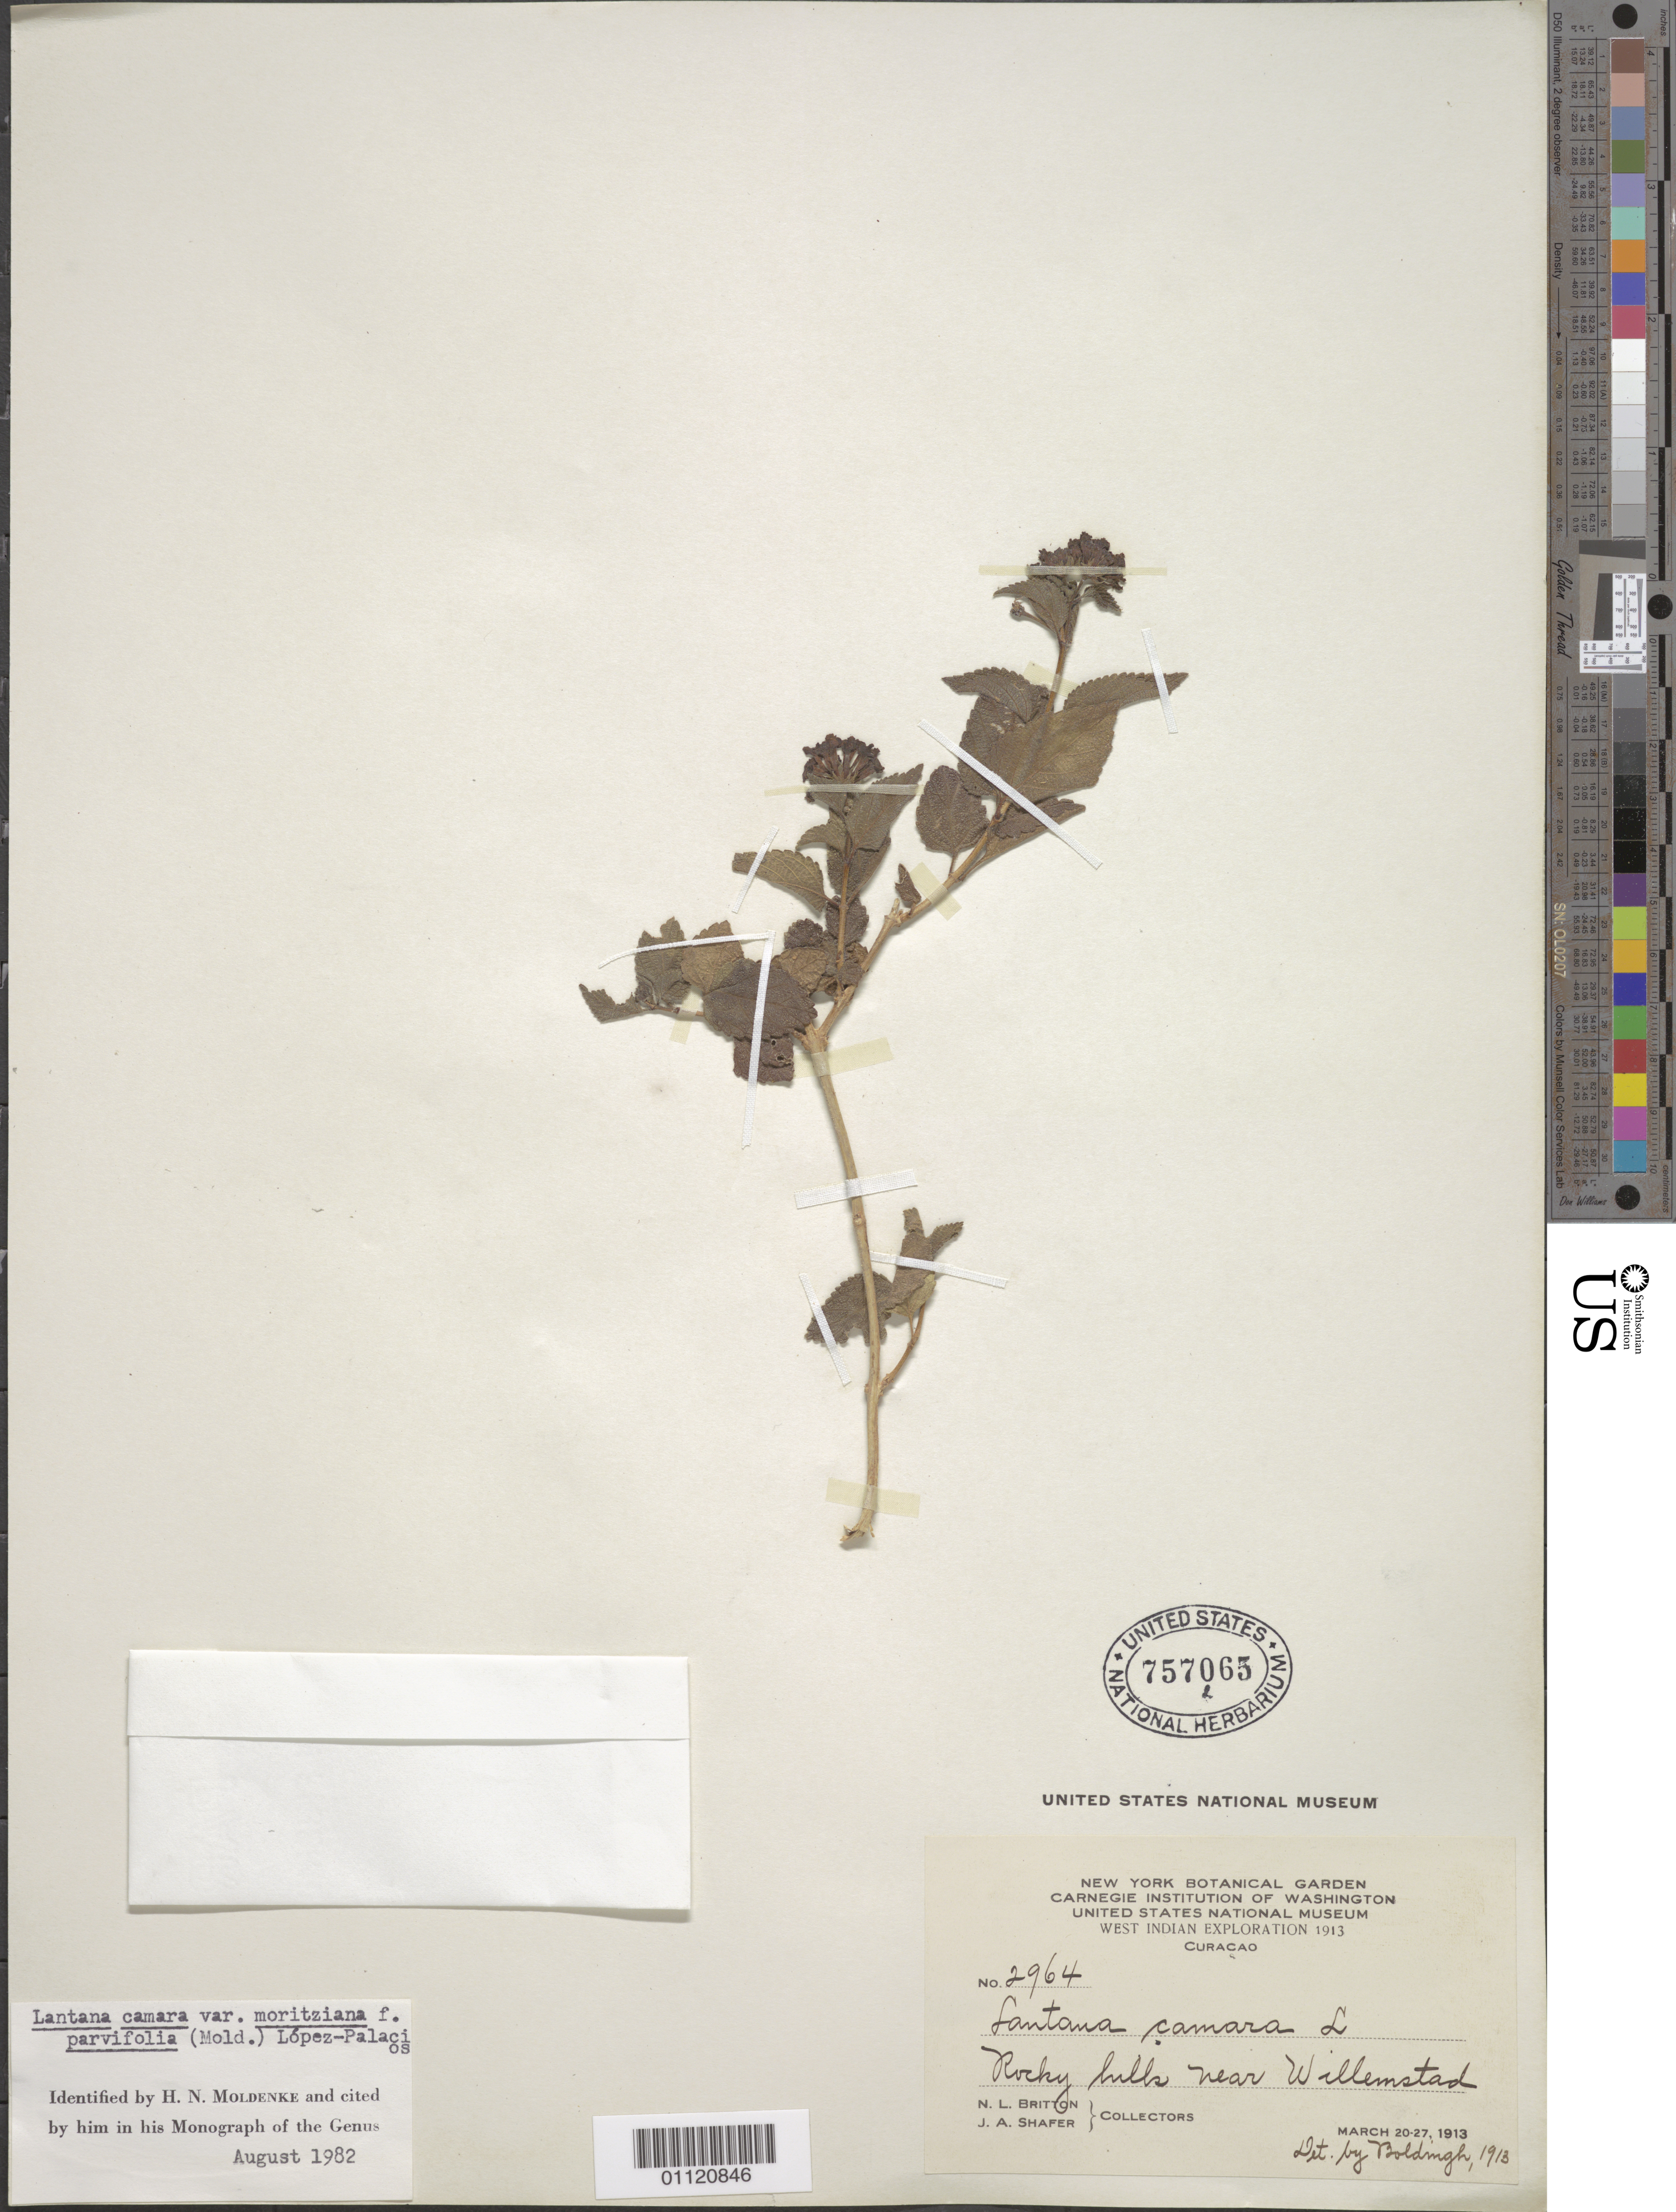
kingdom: Plantae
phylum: Tracheophyta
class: Magnoliopsida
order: Lamiales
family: Verbenaceae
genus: Lantana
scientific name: Lantana camara var. moritziana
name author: (Otto & A. Dietr.) López-Pal.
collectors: N. Britton & J. A. Shafer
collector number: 2964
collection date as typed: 20 Mar 1913 to 27 Mar 1913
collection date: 1913-03-20/1913-03-27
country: Curaçao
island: Curaçao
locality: Rocky hills near Willemstad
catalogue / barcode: US 747065